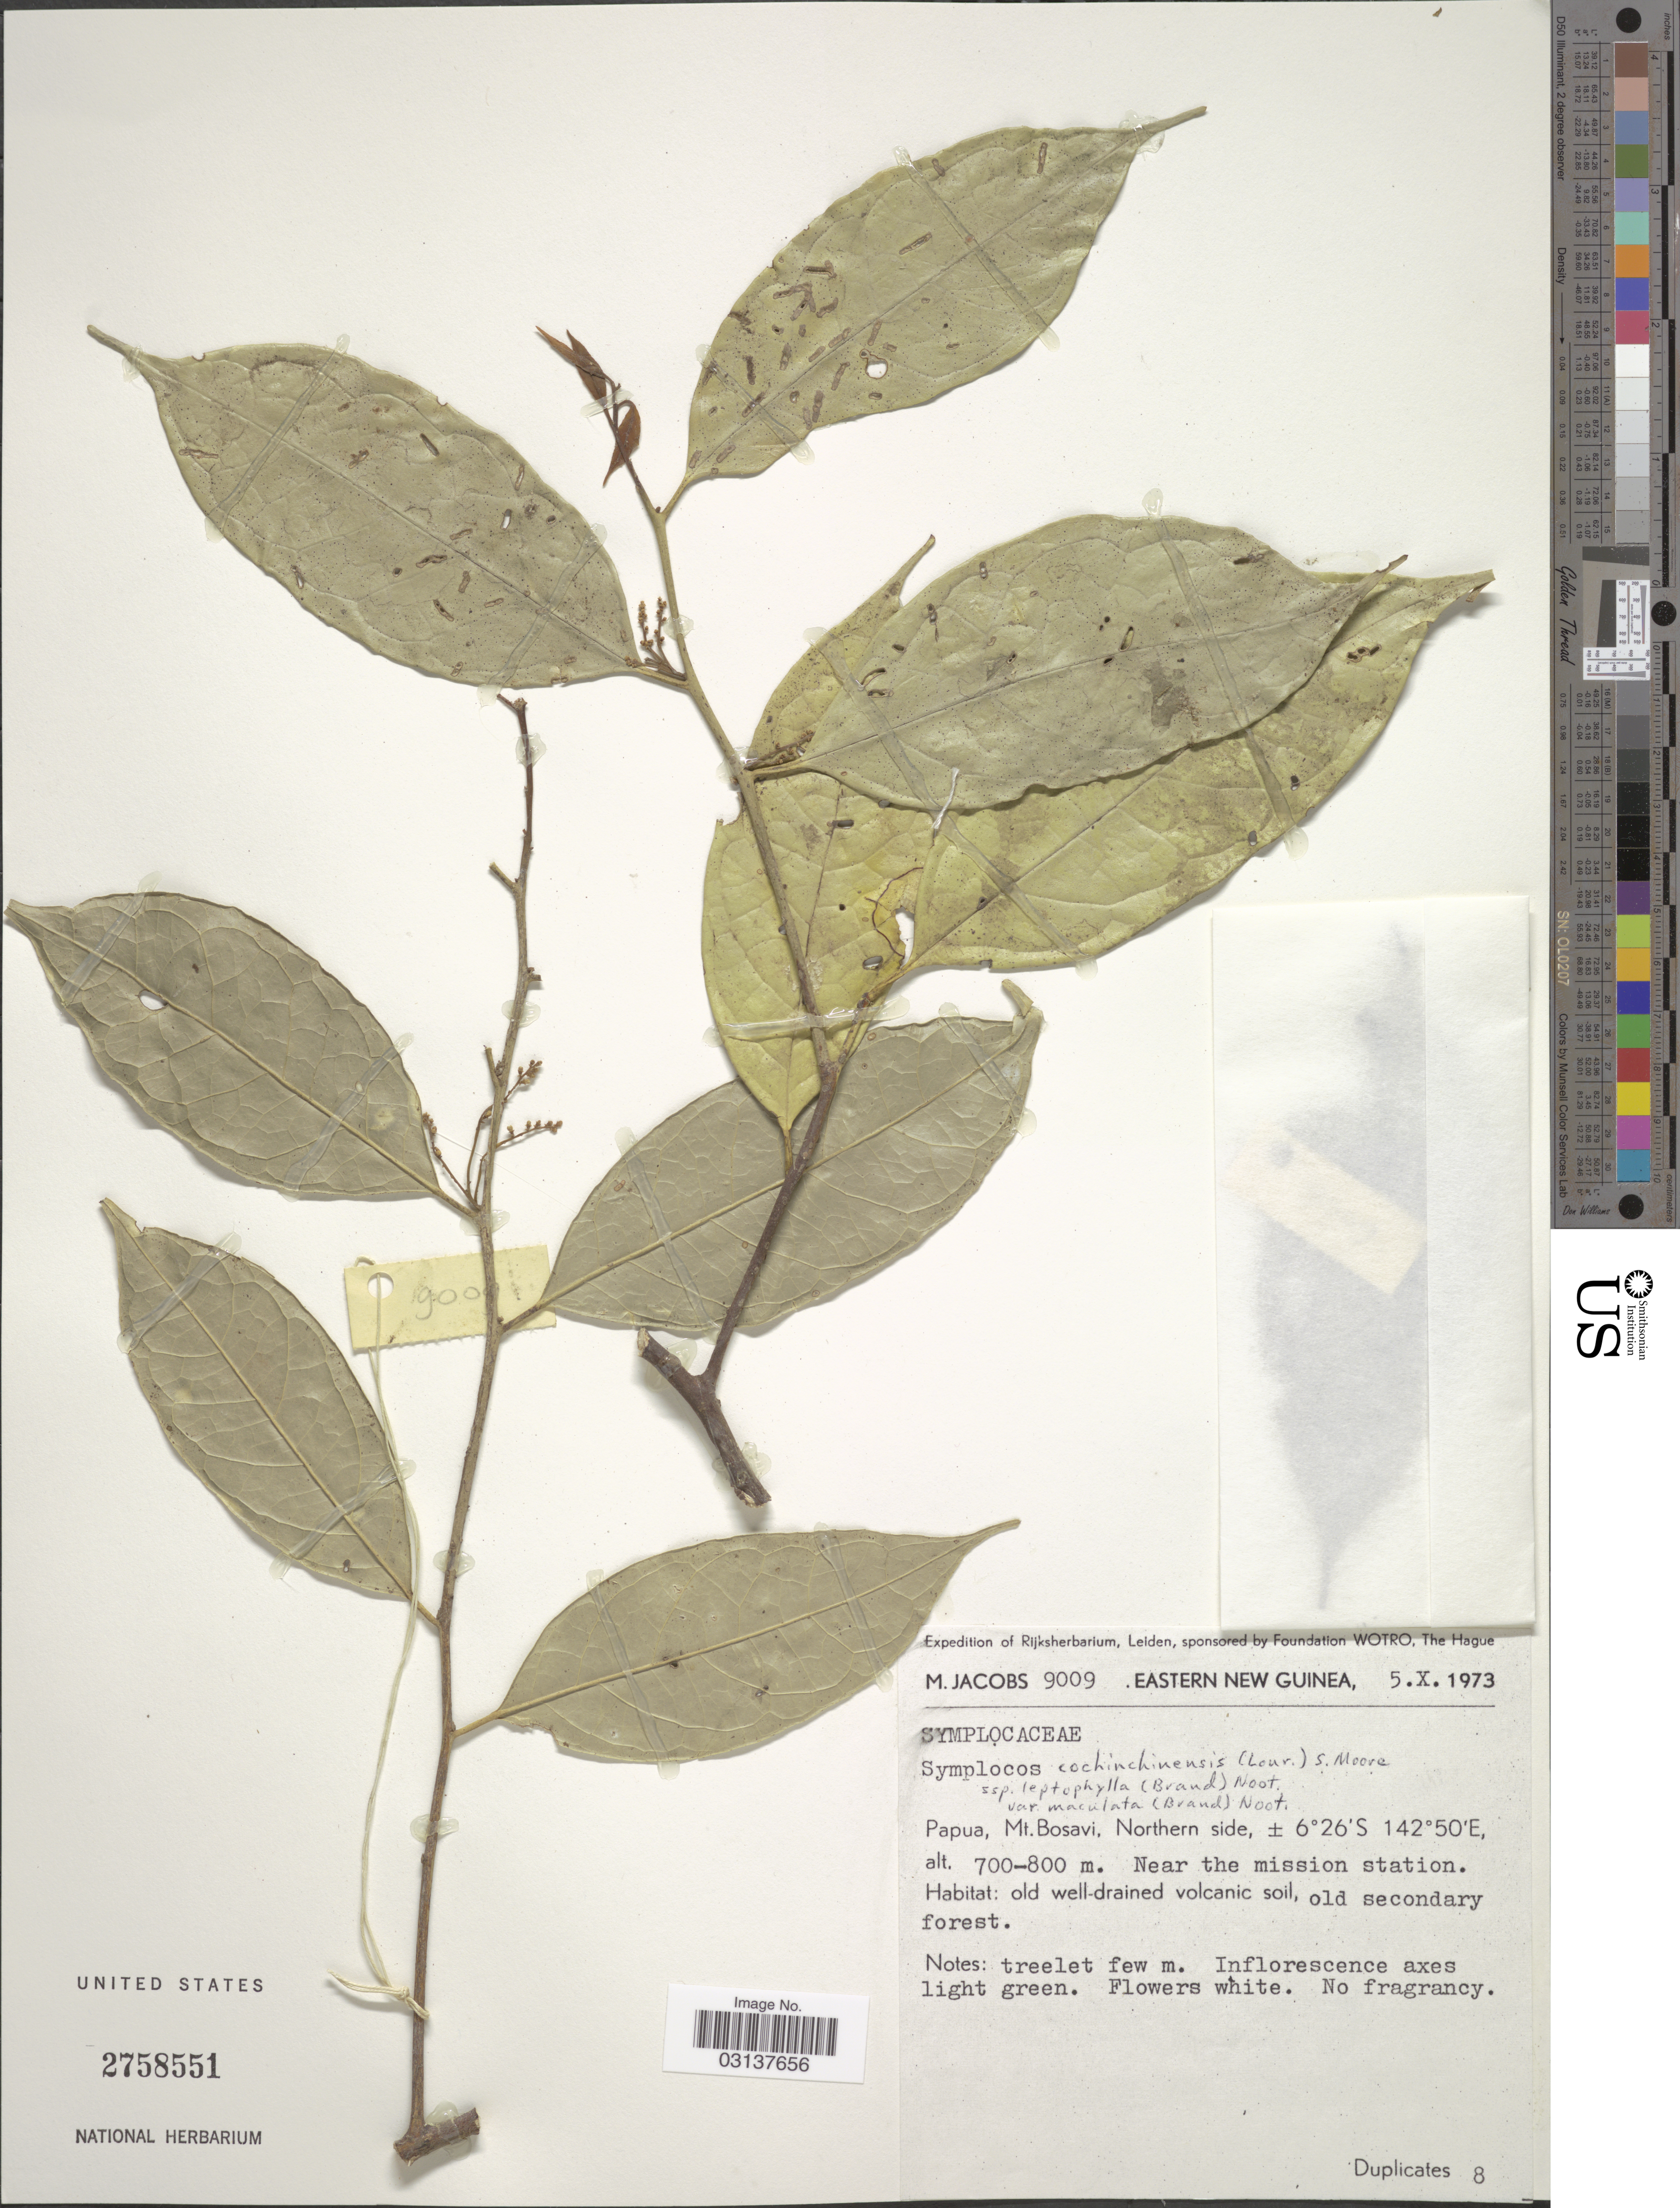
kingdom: Plantae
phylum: Tracheophyta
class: Magnoliopsida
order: Ericales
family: Symplocaceae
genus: Symplocos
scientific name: Symplocos cochinchinensis var. maculata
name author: (Brand) Noot.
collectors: M. Jacobs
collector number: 9009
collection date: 1973-10-05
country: Papua New Guinea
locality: Eastern New Guinea, Papua, Mt. Bosavi, Northern side, Near the mission station.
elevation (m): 700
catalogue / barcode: US 2758551